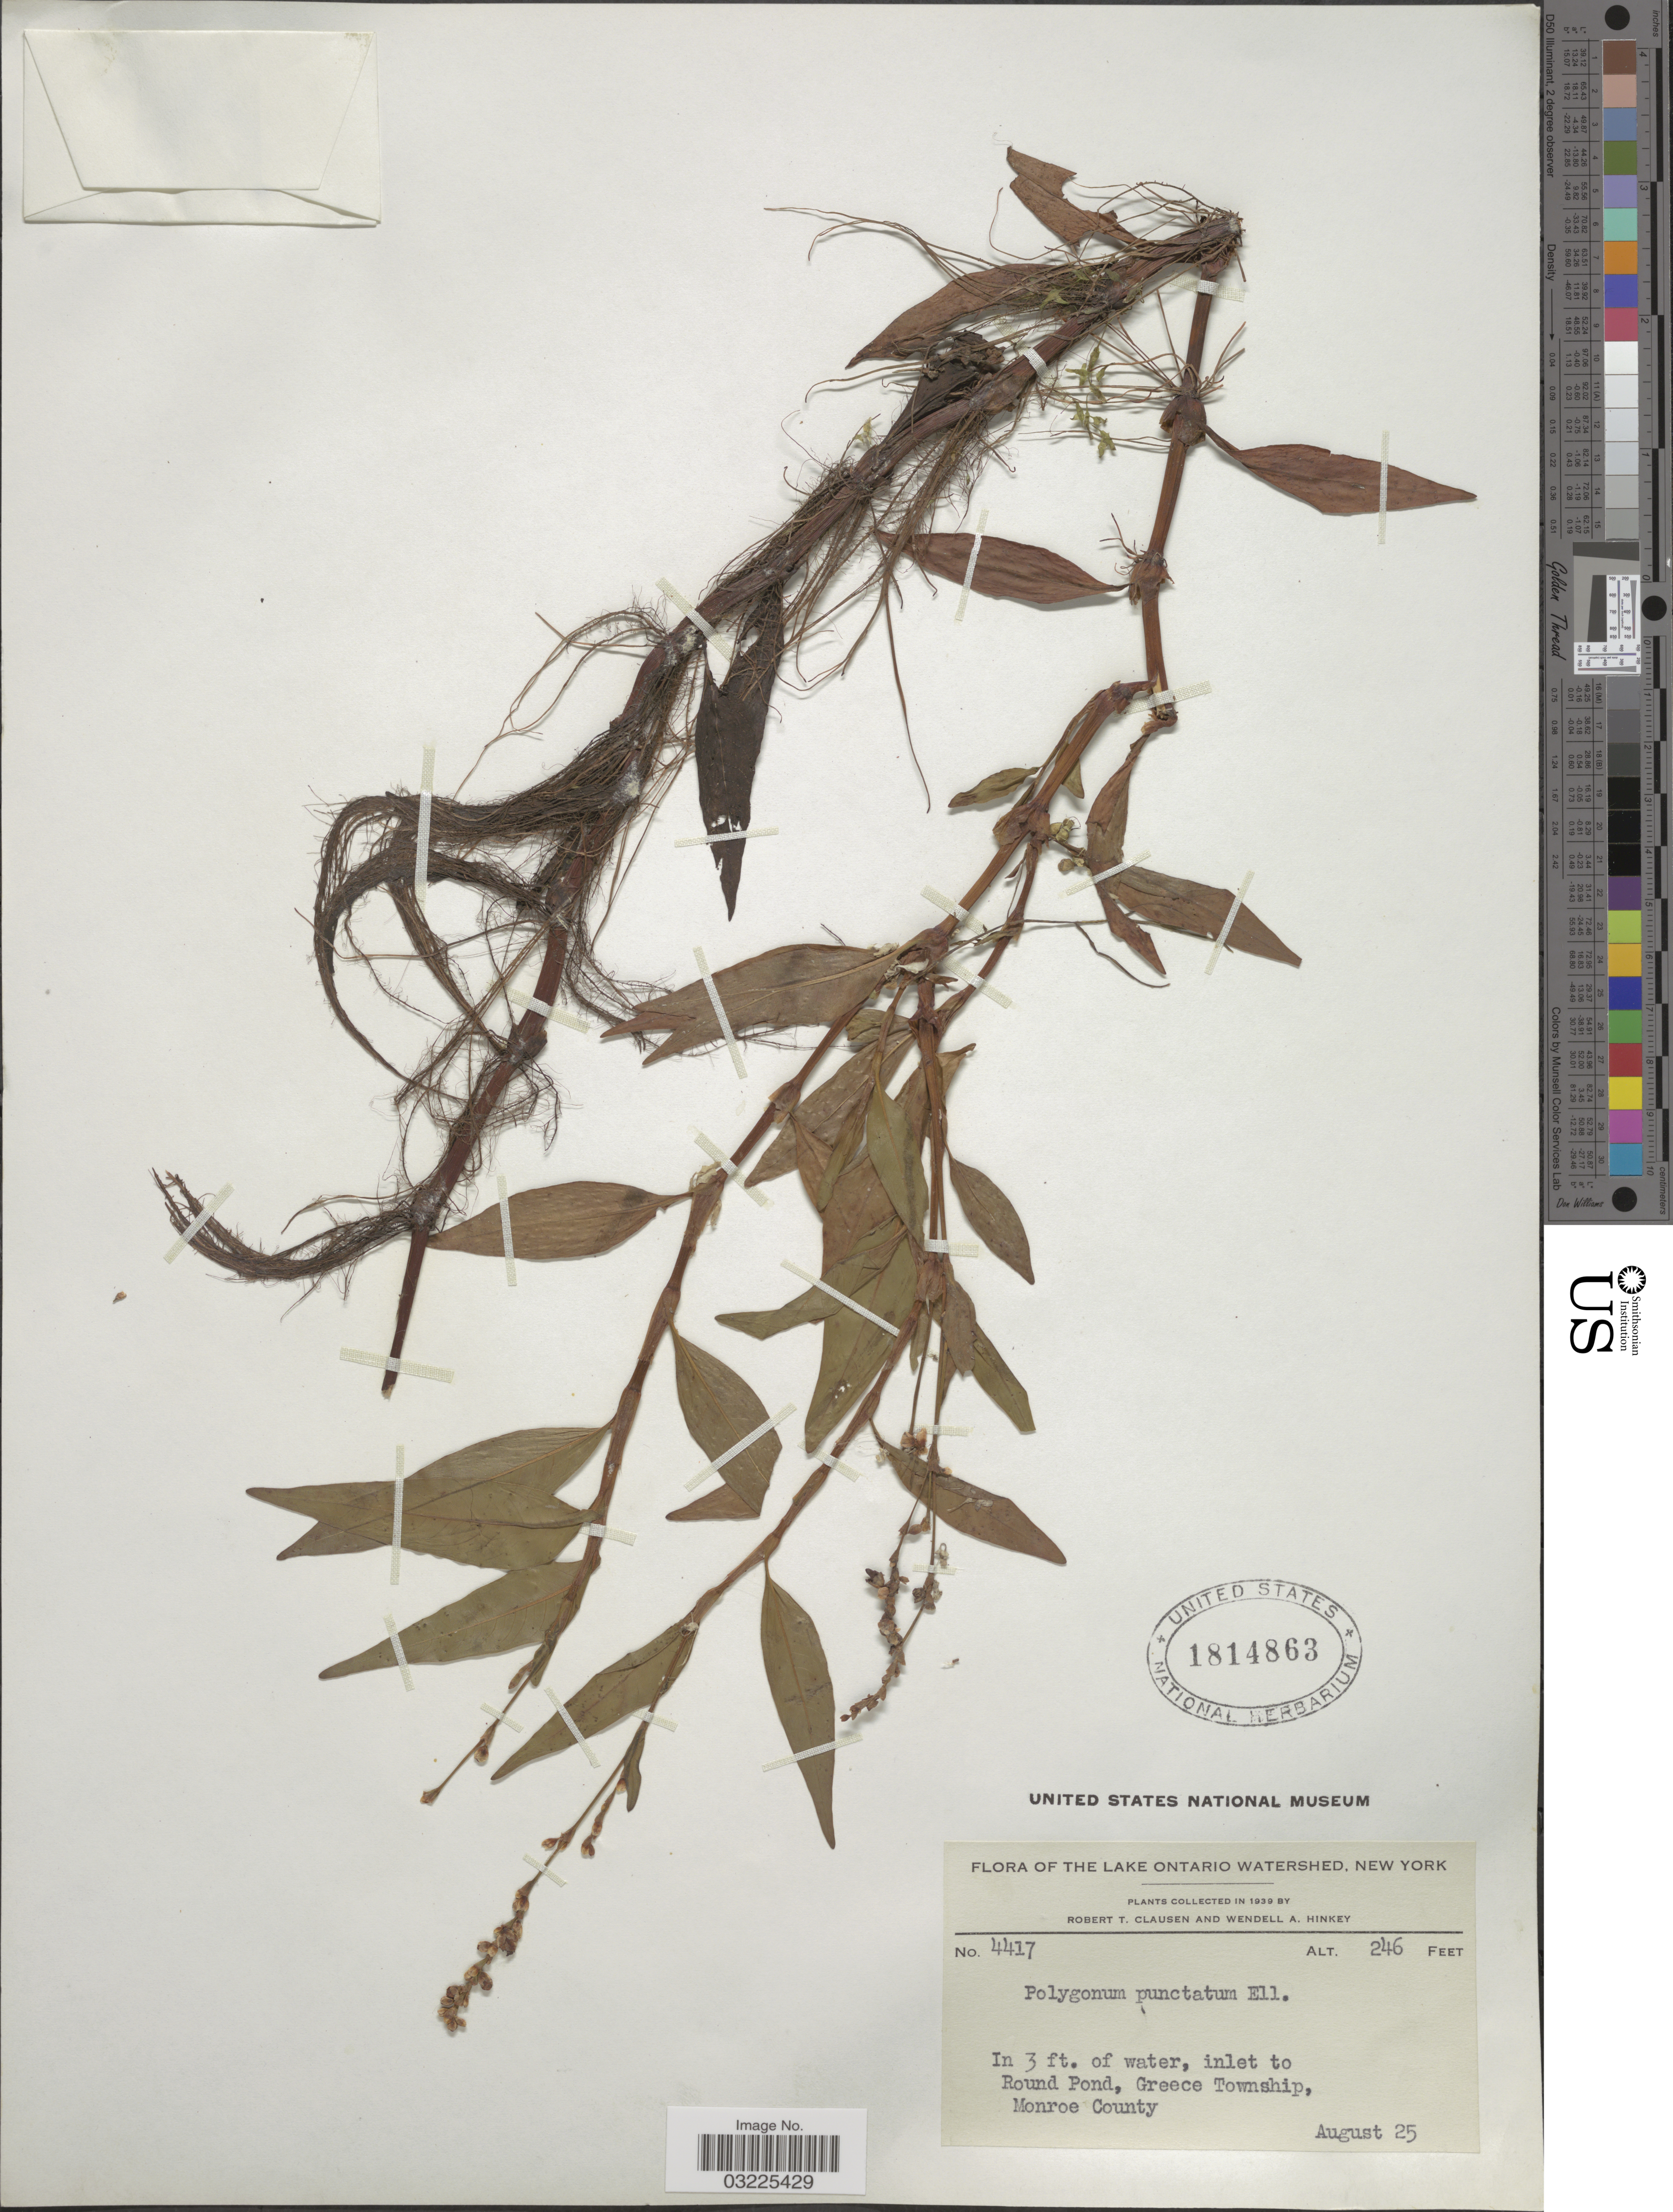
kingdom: Plantae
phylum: Tracheophyta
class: Magnoliopsida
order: Caryophyllales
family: Polygonaceae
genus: Persicaria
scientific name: Persicaria robustior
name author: (Small) E.P. Bicknell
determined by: Atha, D. E.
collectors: R. T. Clausen & W. Hinkey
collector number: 4417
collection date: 1939-08-25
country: United States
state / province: New York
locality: The Lake Ontario Watershed. Inlet to Round Pond, Greece Township, Monroe County.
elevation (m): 75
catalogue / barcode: US 1814863